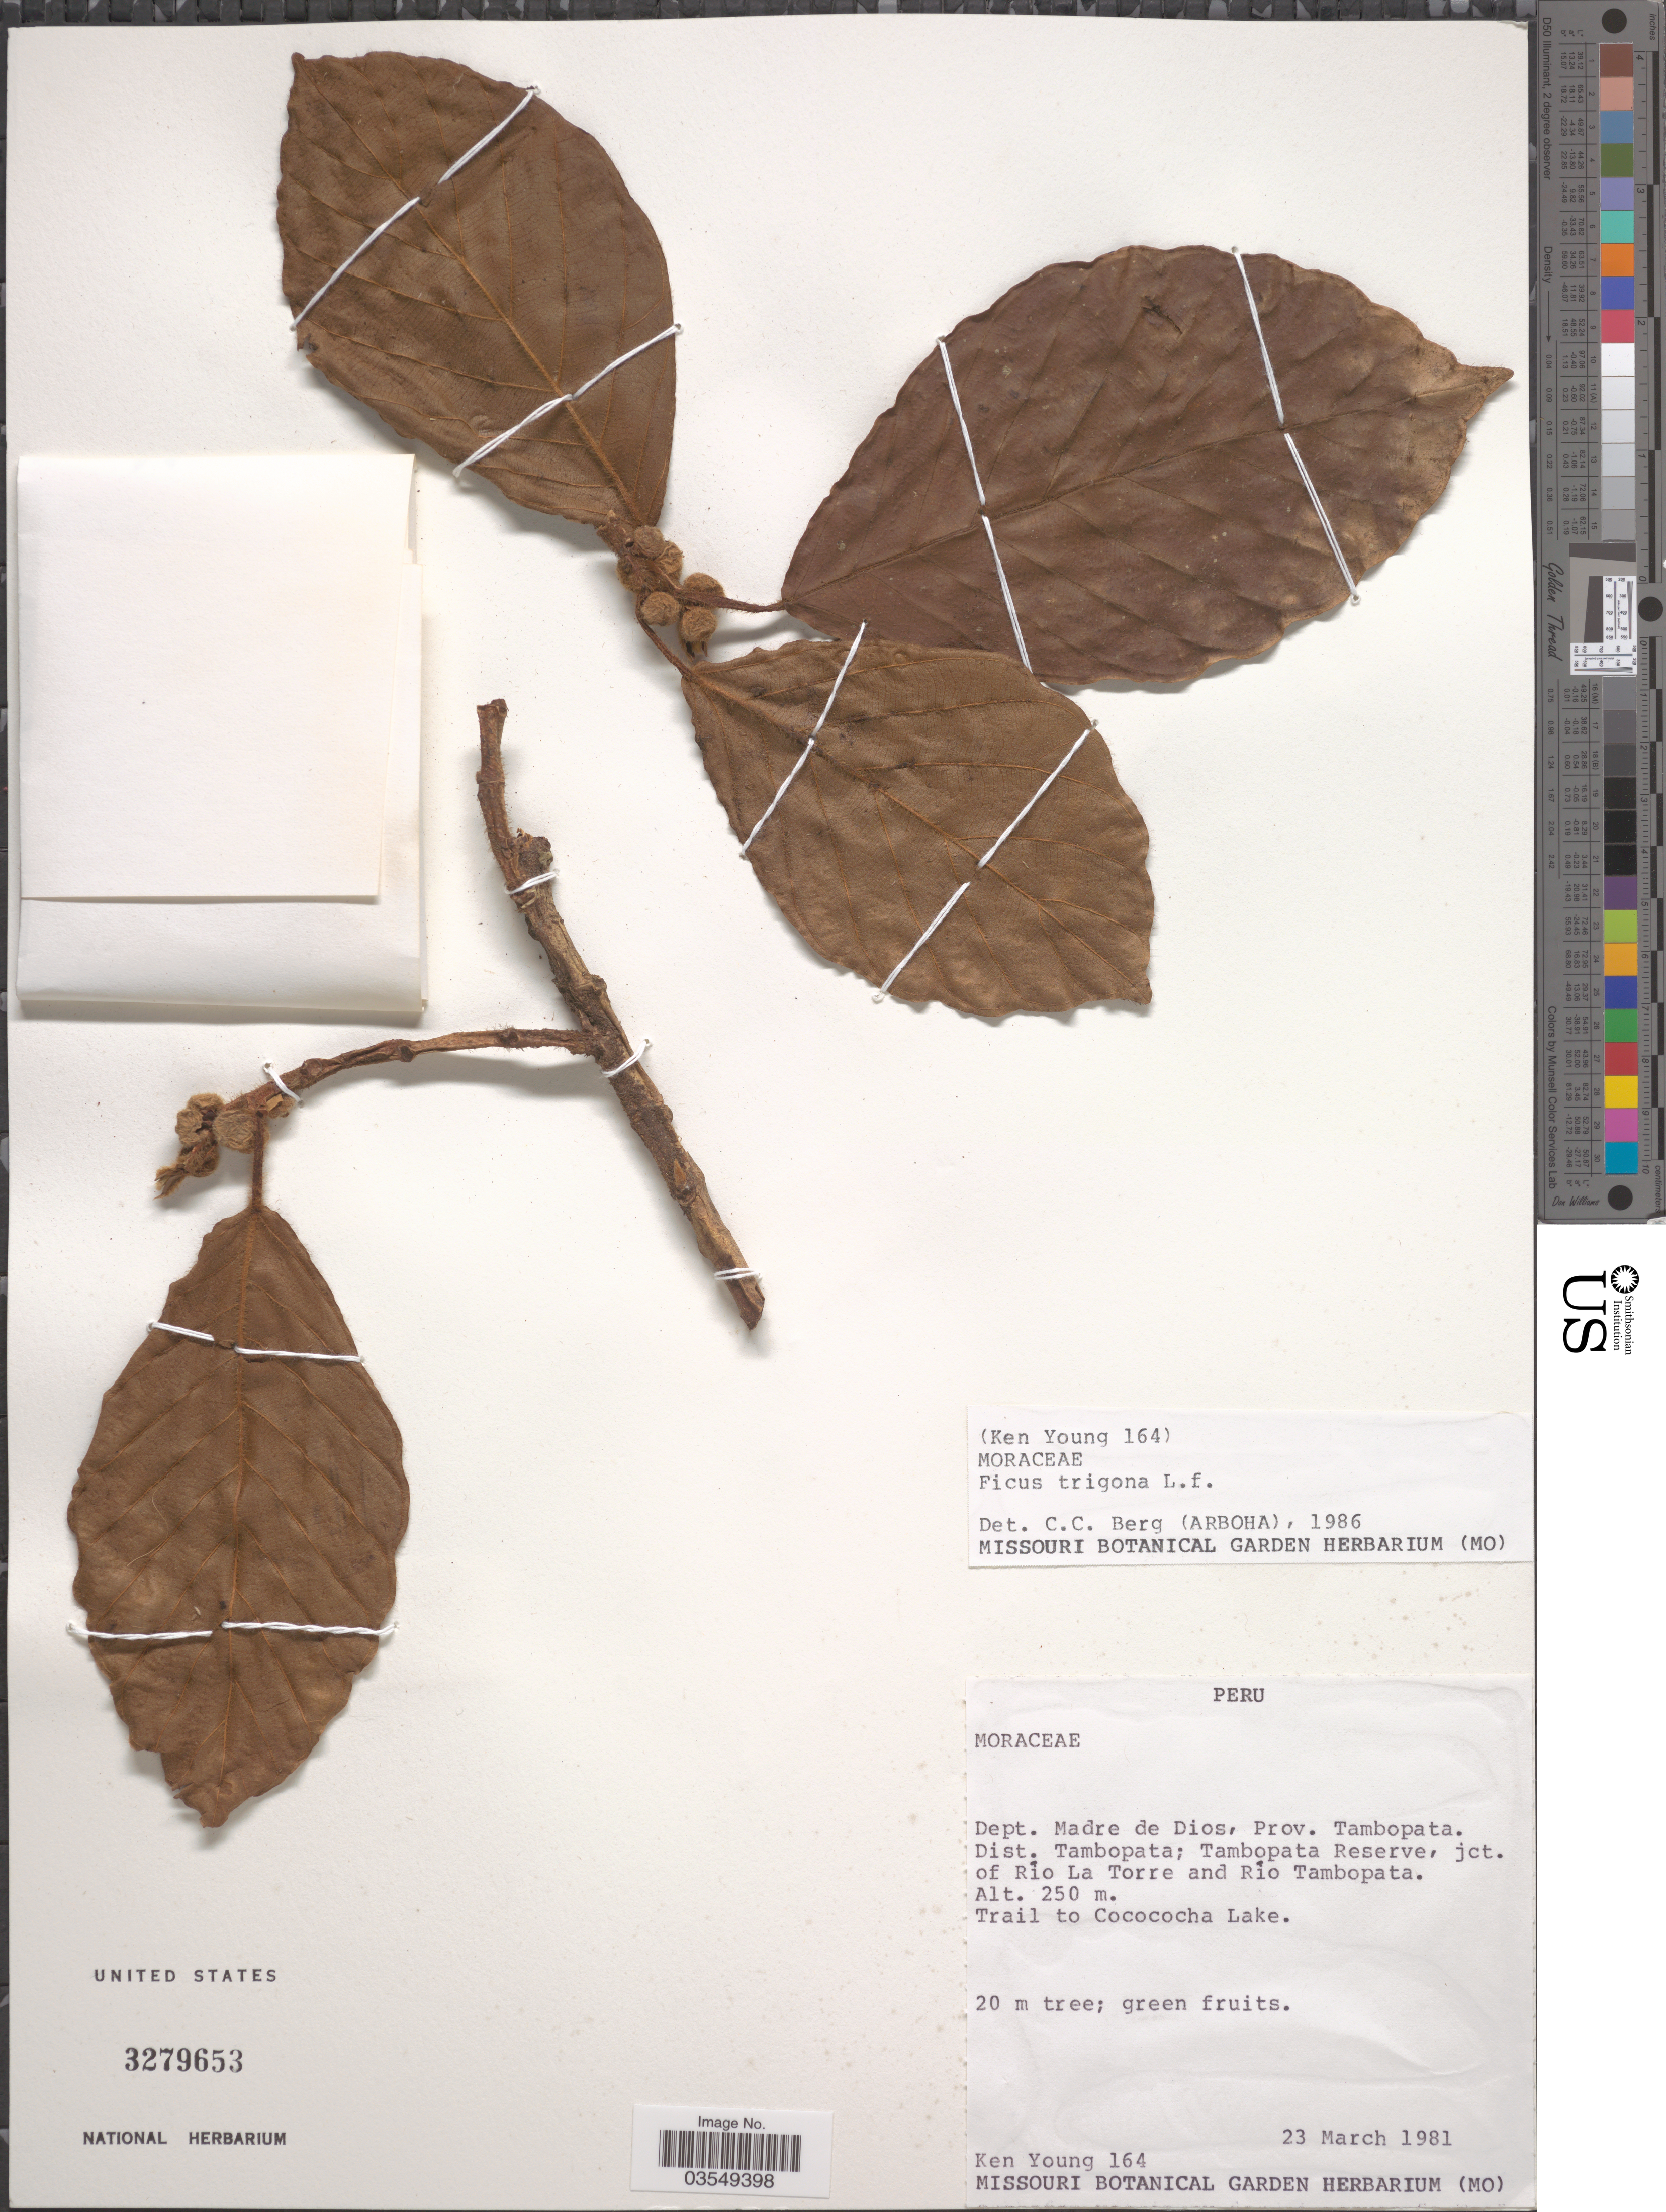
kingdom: Plantae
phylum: Tracheophyta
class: Magnoliopsida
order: Rosales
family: Moraceae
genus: Ficus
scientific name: Ficus trigona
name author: L. f.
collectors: K. Young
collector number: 164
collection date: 1981-03-23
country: Peru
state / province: Madre de Dios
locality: Dept. Madre de Dios, Prov. Tambopata. Dist. Tambopata Reserve, jct. of Río La Torre and Rio Tambopata.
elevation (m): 250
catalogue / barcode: US 3279653